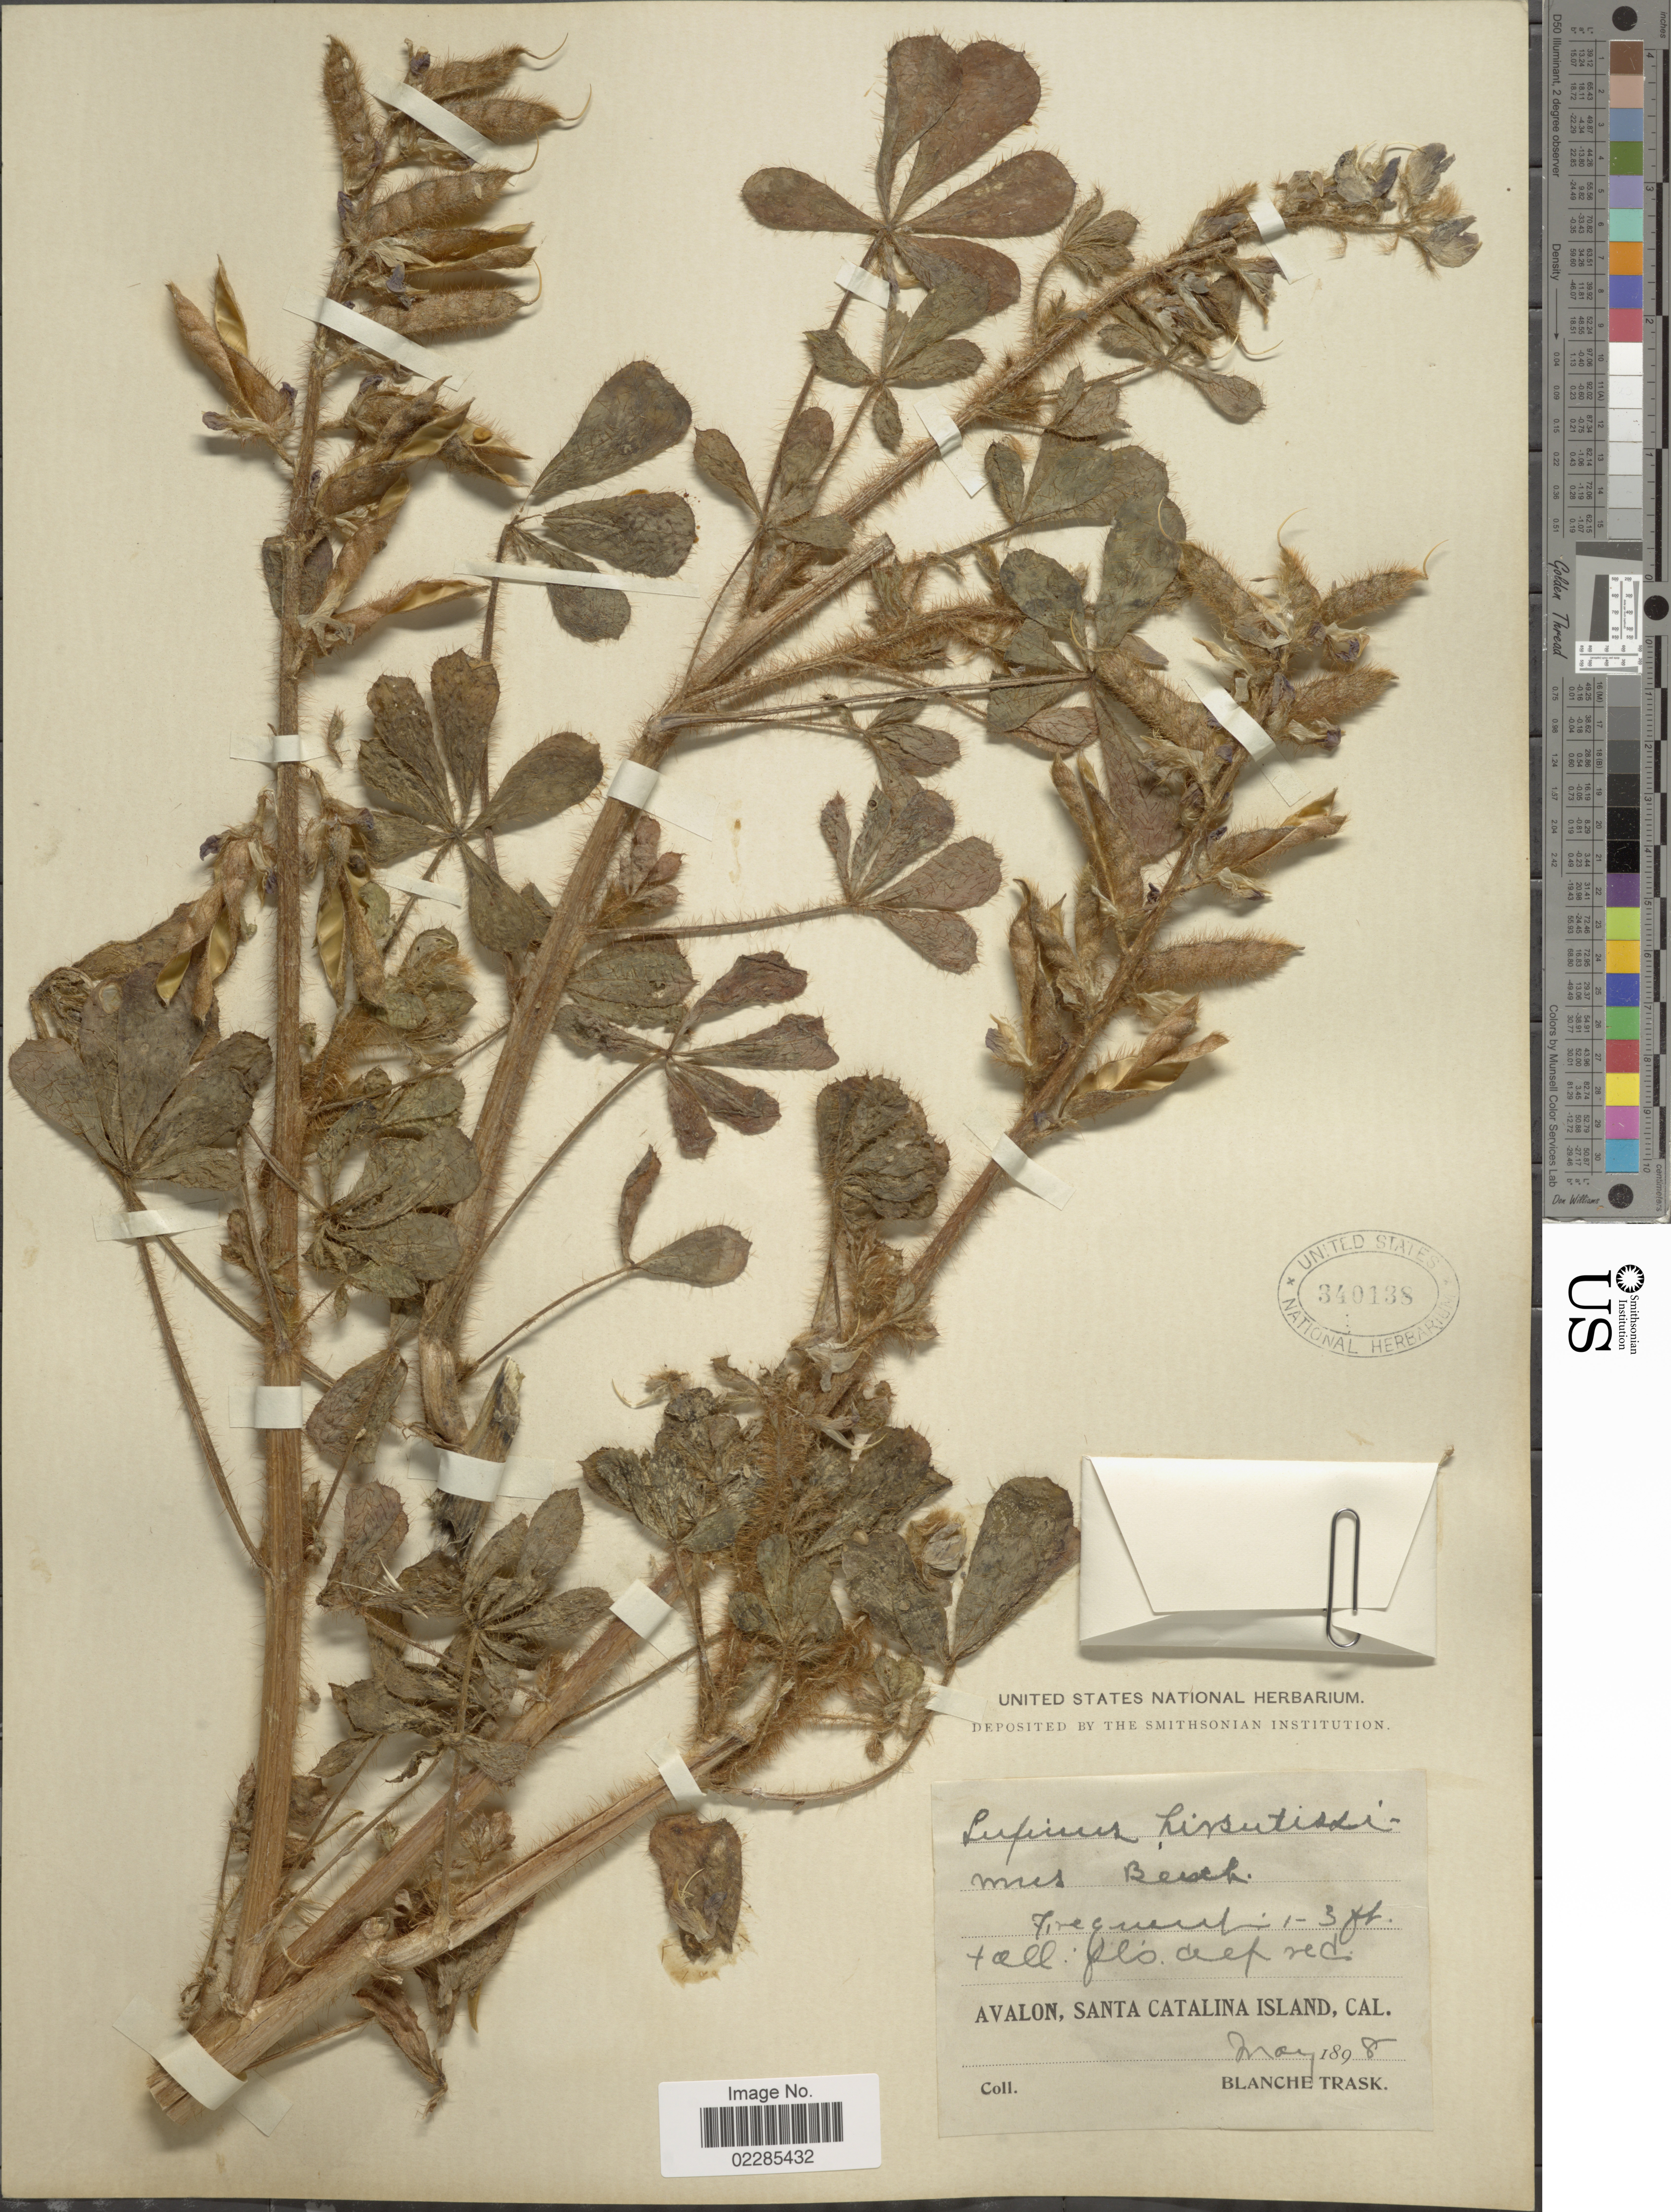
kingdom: Plantae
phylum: Tracheophyta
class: Magnoliopsida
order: Fabales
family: Fabaceae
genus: Lupinus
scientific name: Lupinus hirsutissimus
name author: Benth.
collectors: B. Trask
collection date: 1898-05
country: United States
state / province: California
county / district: Los Angeles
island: Santa Catalina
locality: Avalon, Santa Catalina Island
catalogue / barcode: US 340138